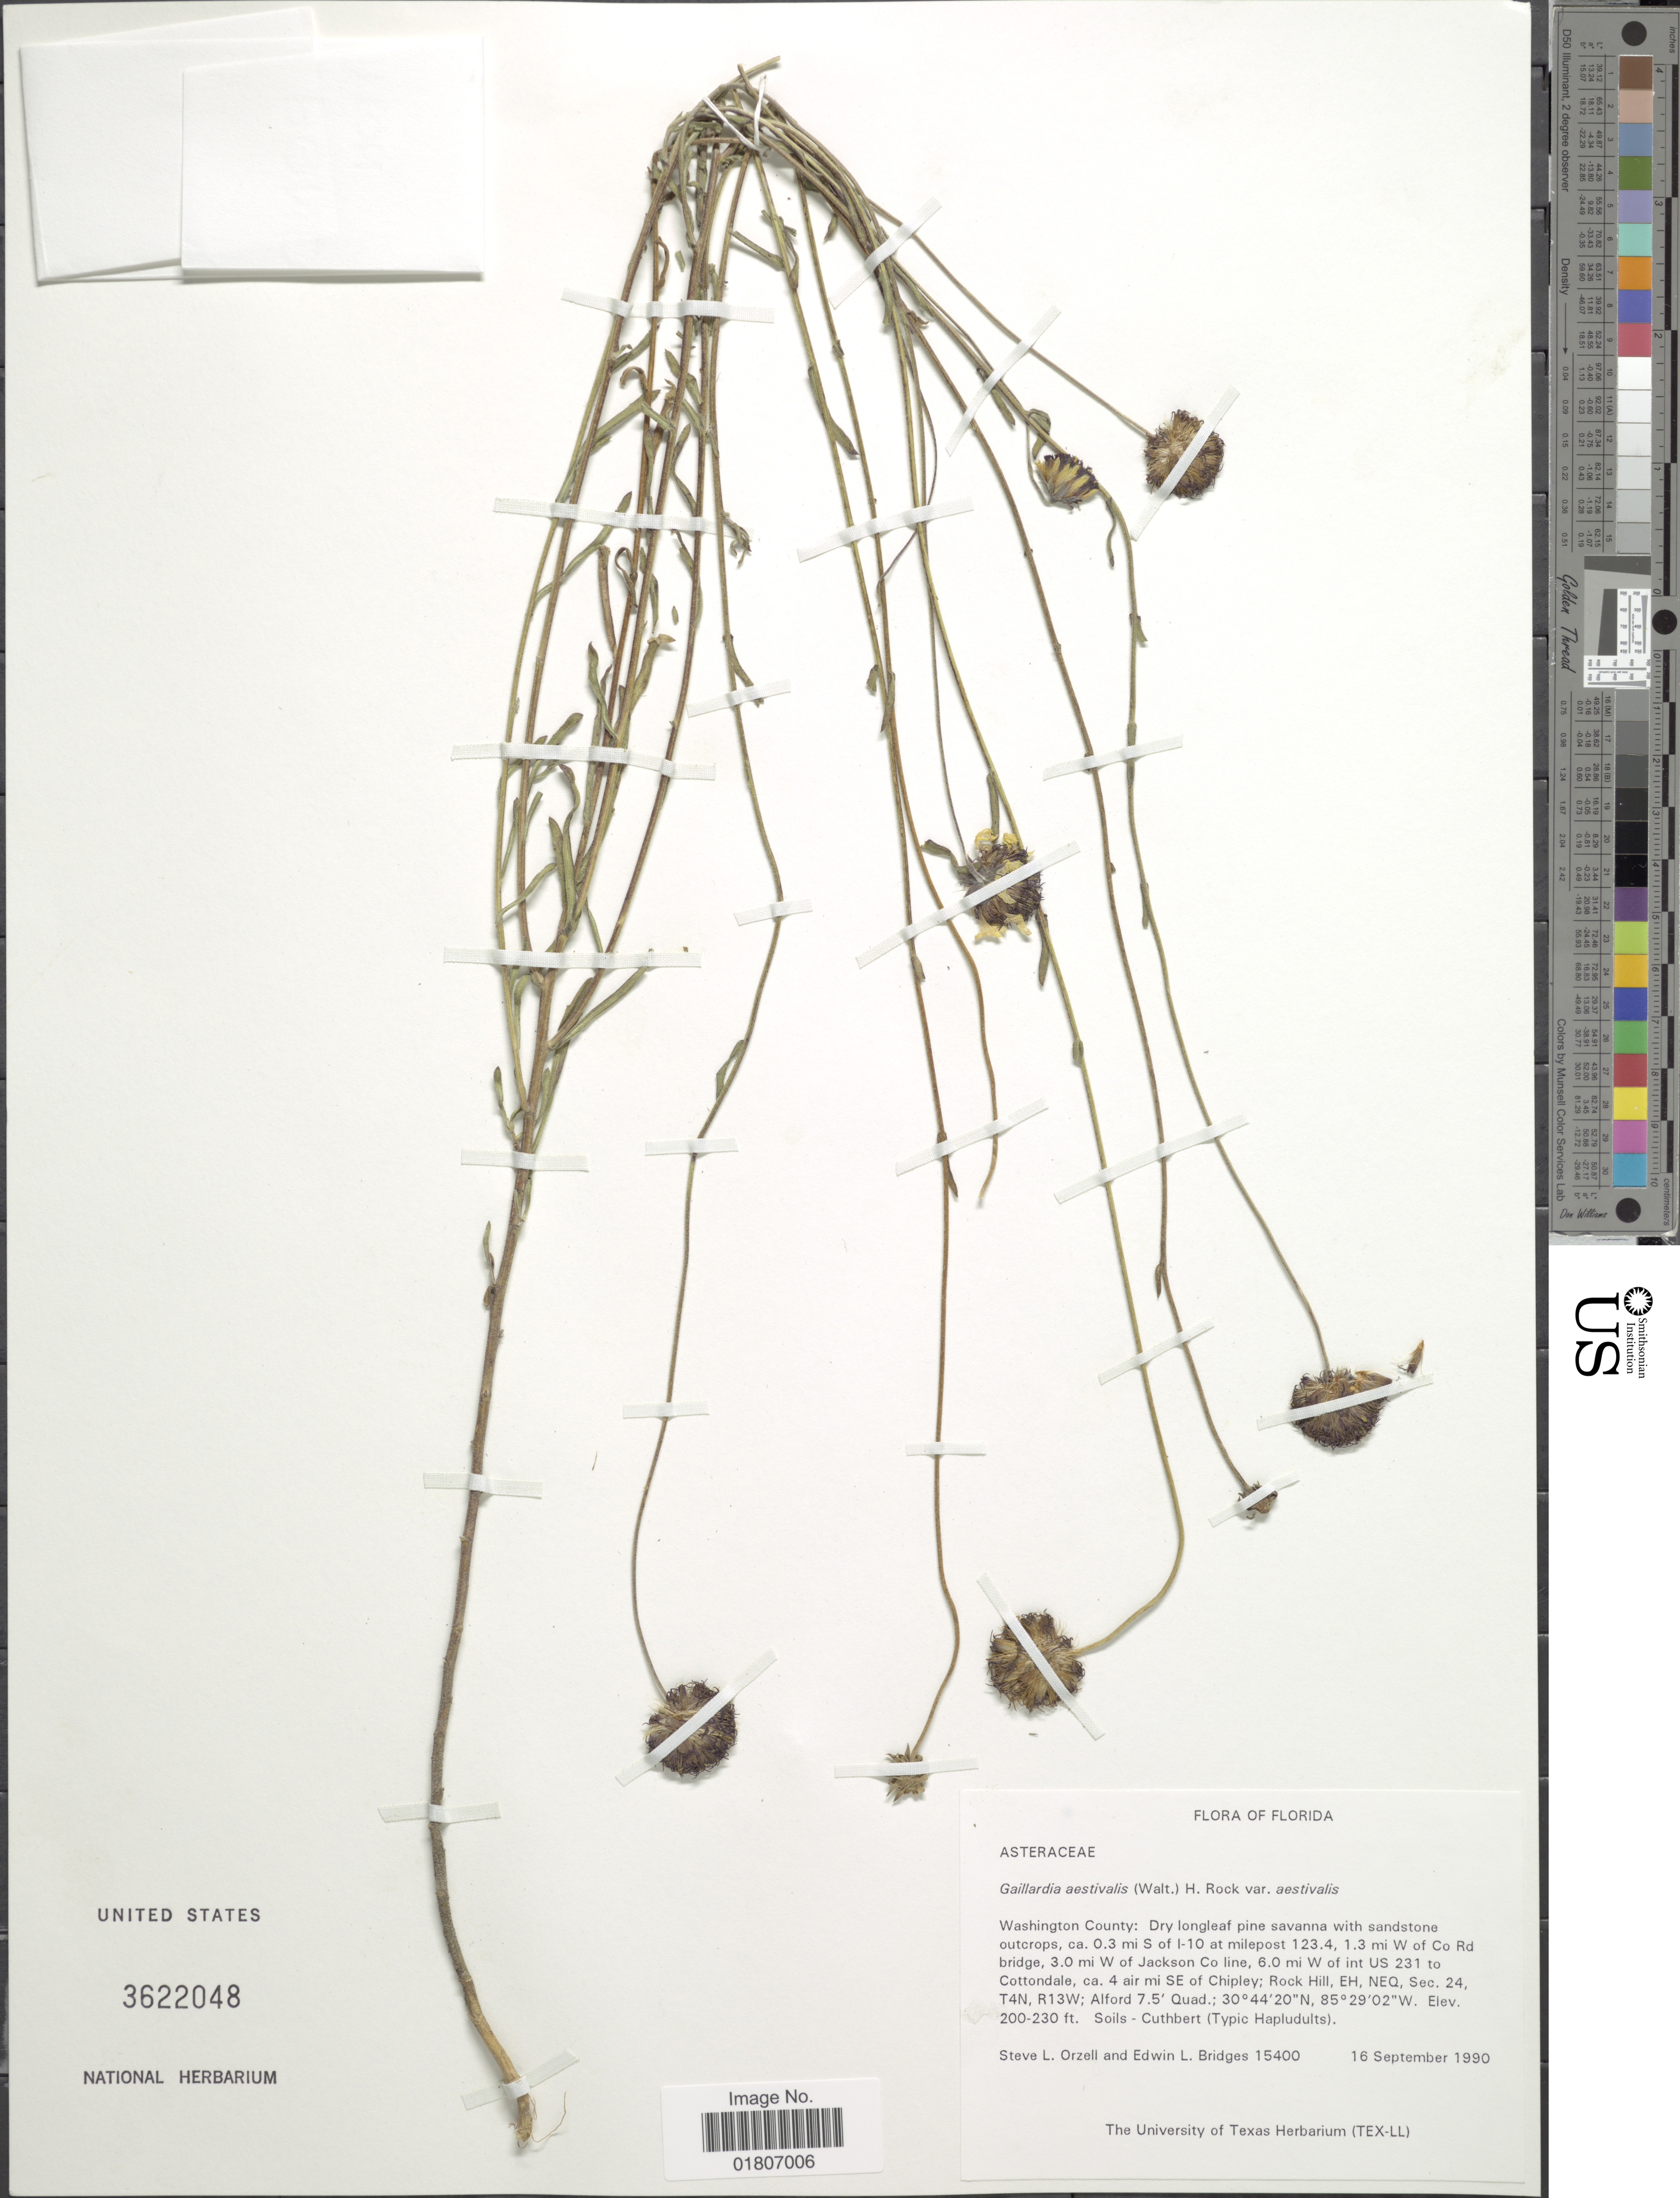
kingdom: Plantae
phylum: Tracheophyta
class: Magnoliopsida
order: Asterales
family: Asteraceae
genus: Gaillardia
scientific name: Gaillardia aestivalis var. aestivalis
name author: (Walter) H. Rock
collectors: S. Orzell & E. Bridges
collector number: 15400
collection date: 1990-09-16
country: United States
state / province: Florida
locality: Washington County: ca. 0.3 mi S of 1-10 at milepost 123.4, 1.3 mi W of Co Rd bridge, 3.0 mi W of Jackson Co line, 6.0 mi W of int US 231 to Cottondale, ca. 4 air mi SE of Chipley; Rock Hill, EH, NEQ, Sec. 24, T4N, R13W; Alford 7.5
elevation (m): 61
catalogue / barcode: US 3622048